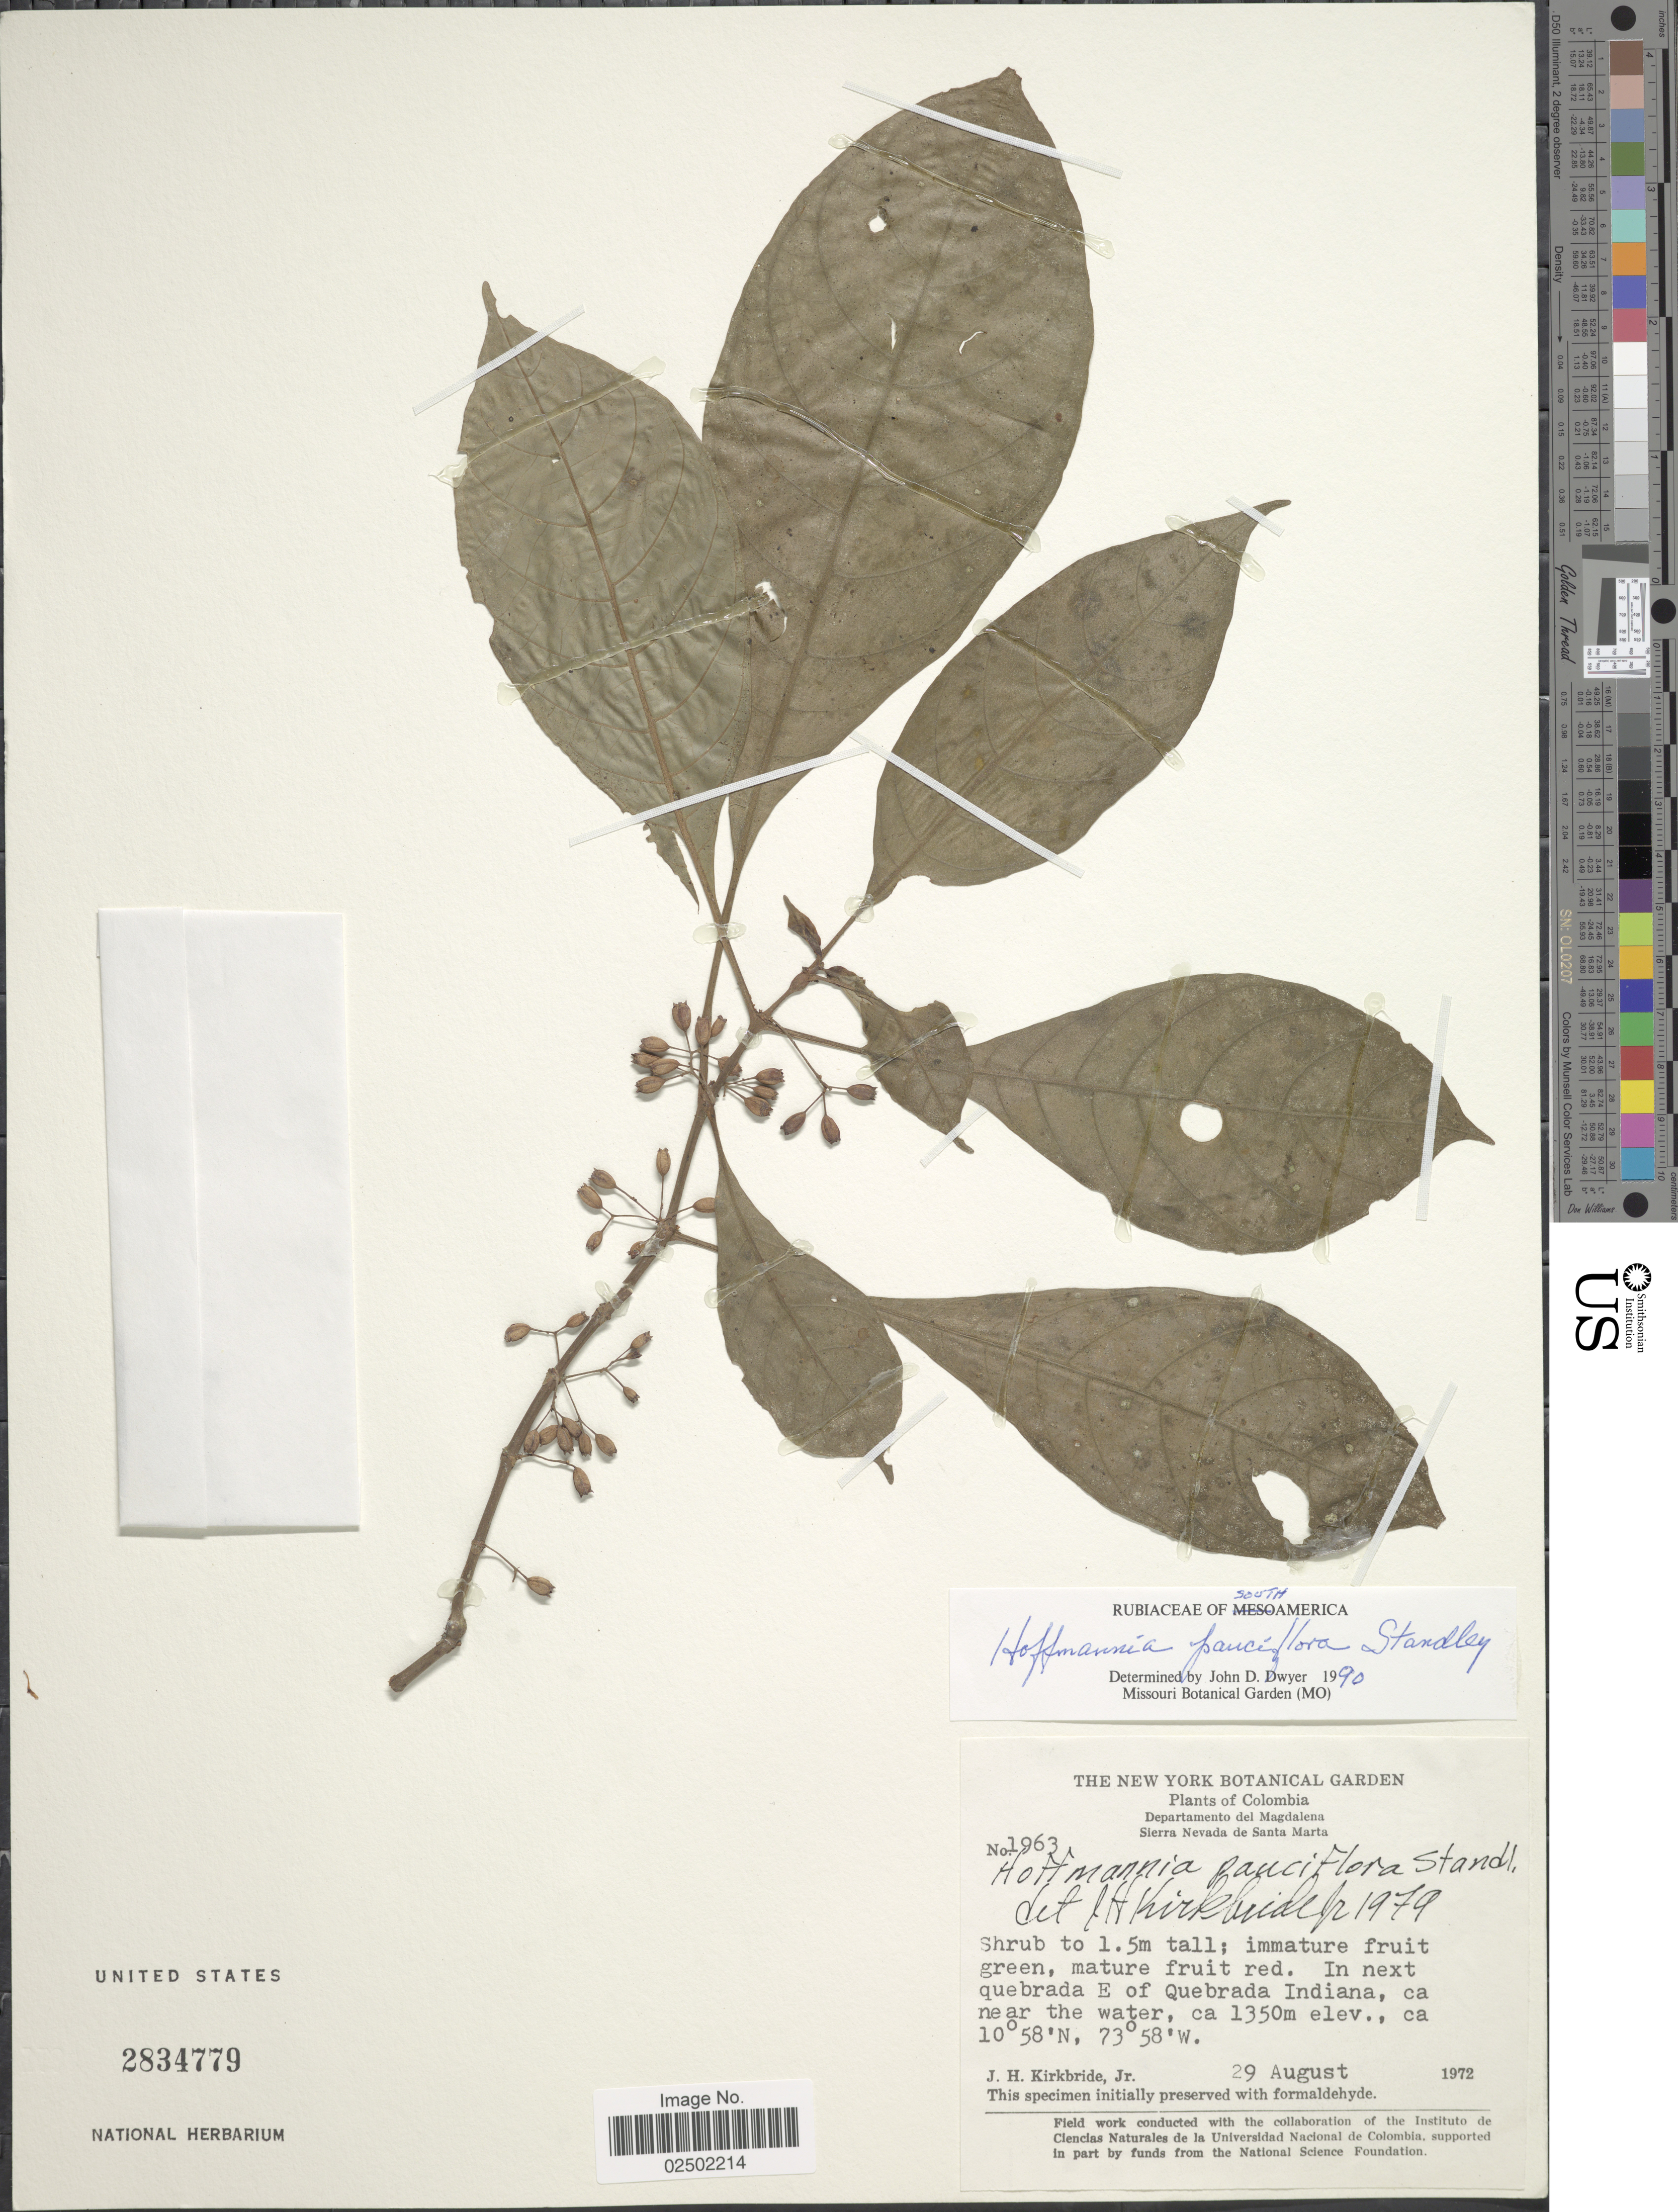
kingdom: Plantae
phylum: Tracheophyta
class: Magnoliopsida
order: Gentianales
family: Rubiaceae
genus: Hoffmannia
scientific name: Hoffmannia pauciflora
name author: Standl.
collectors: J. H. Kirkbride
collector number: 1963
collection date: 1972-08-29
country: Colombia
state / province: Magdalena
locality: Colombia, Departamento del Magdalena, Sierra Nevada de Santa Marta, In next quebrada Indiana, near the water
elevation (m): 1350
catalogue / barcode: US 2834779